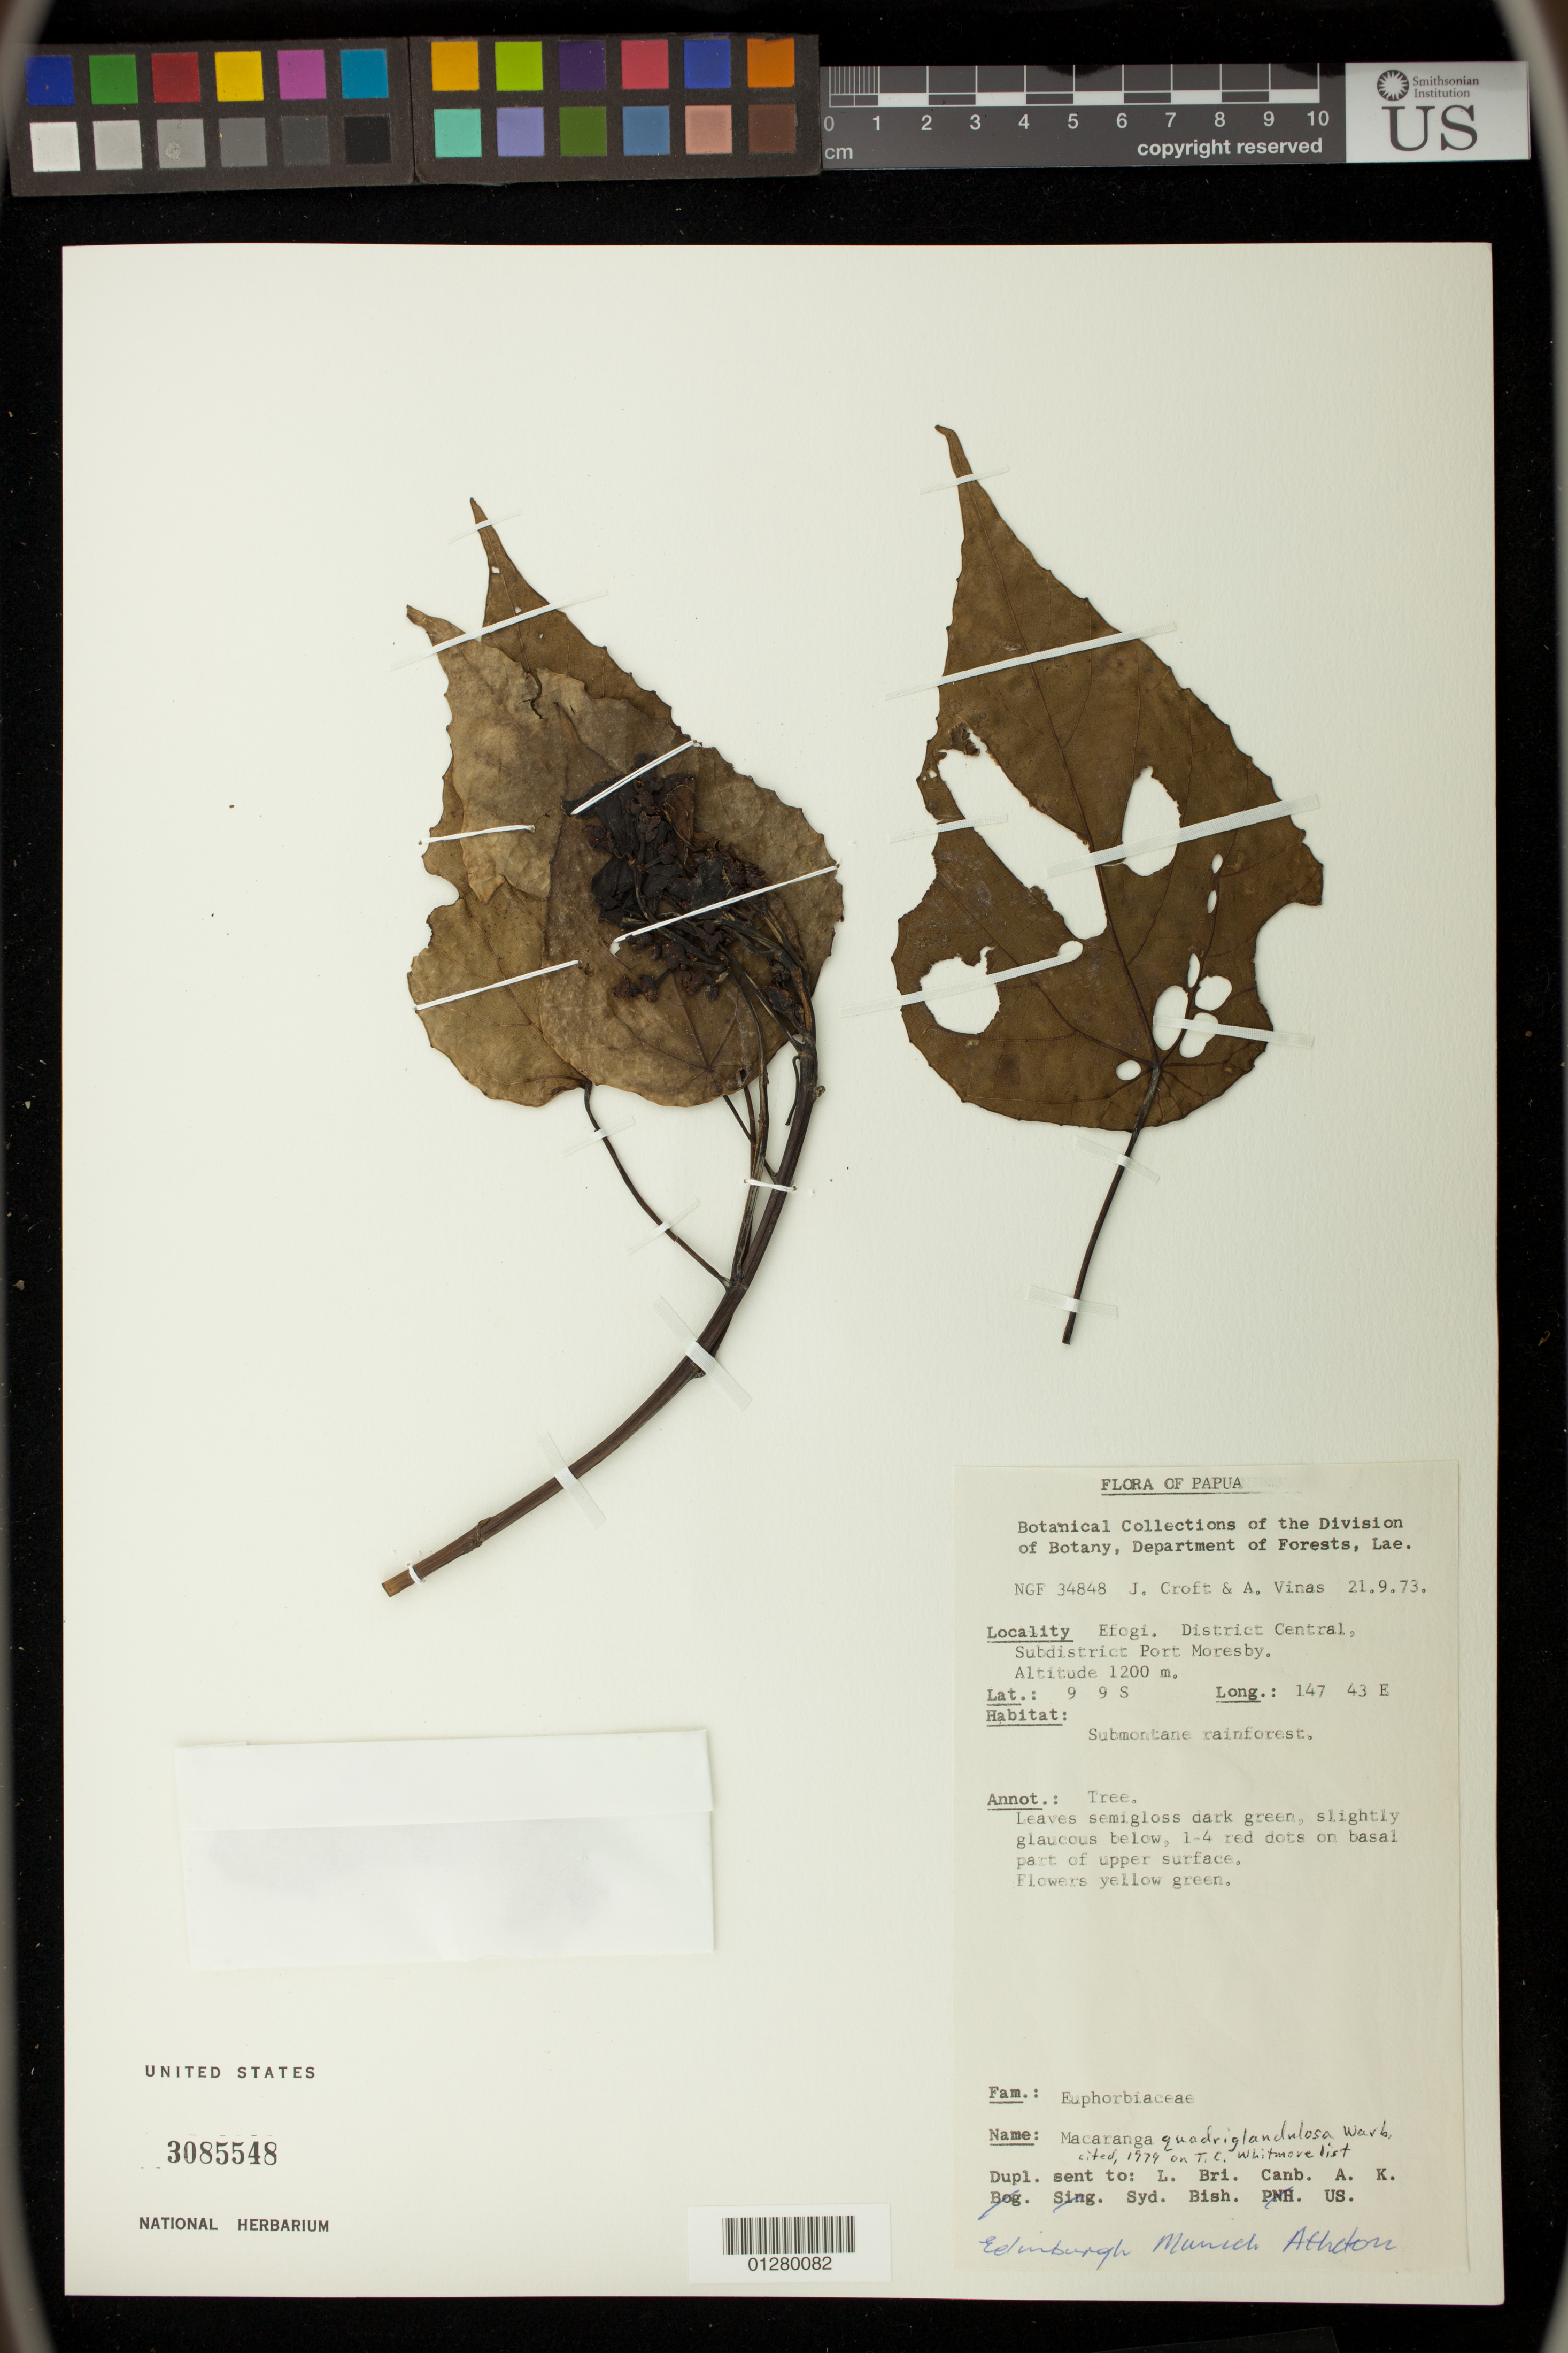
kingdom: Plantae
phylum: Tracheophyta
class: Magnoliopsida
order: Malpighiales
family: Euphorbiaceae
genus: Macaranga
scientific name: Macaranga quadriglandulosa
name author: Warb.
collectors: J. Croft & A. Vinas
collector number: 34848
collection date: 1973-09-21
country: Papua New Guinea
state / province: Central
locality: Efogi subdistrict Port Moresby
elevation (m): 1200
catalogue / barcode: US 3085548